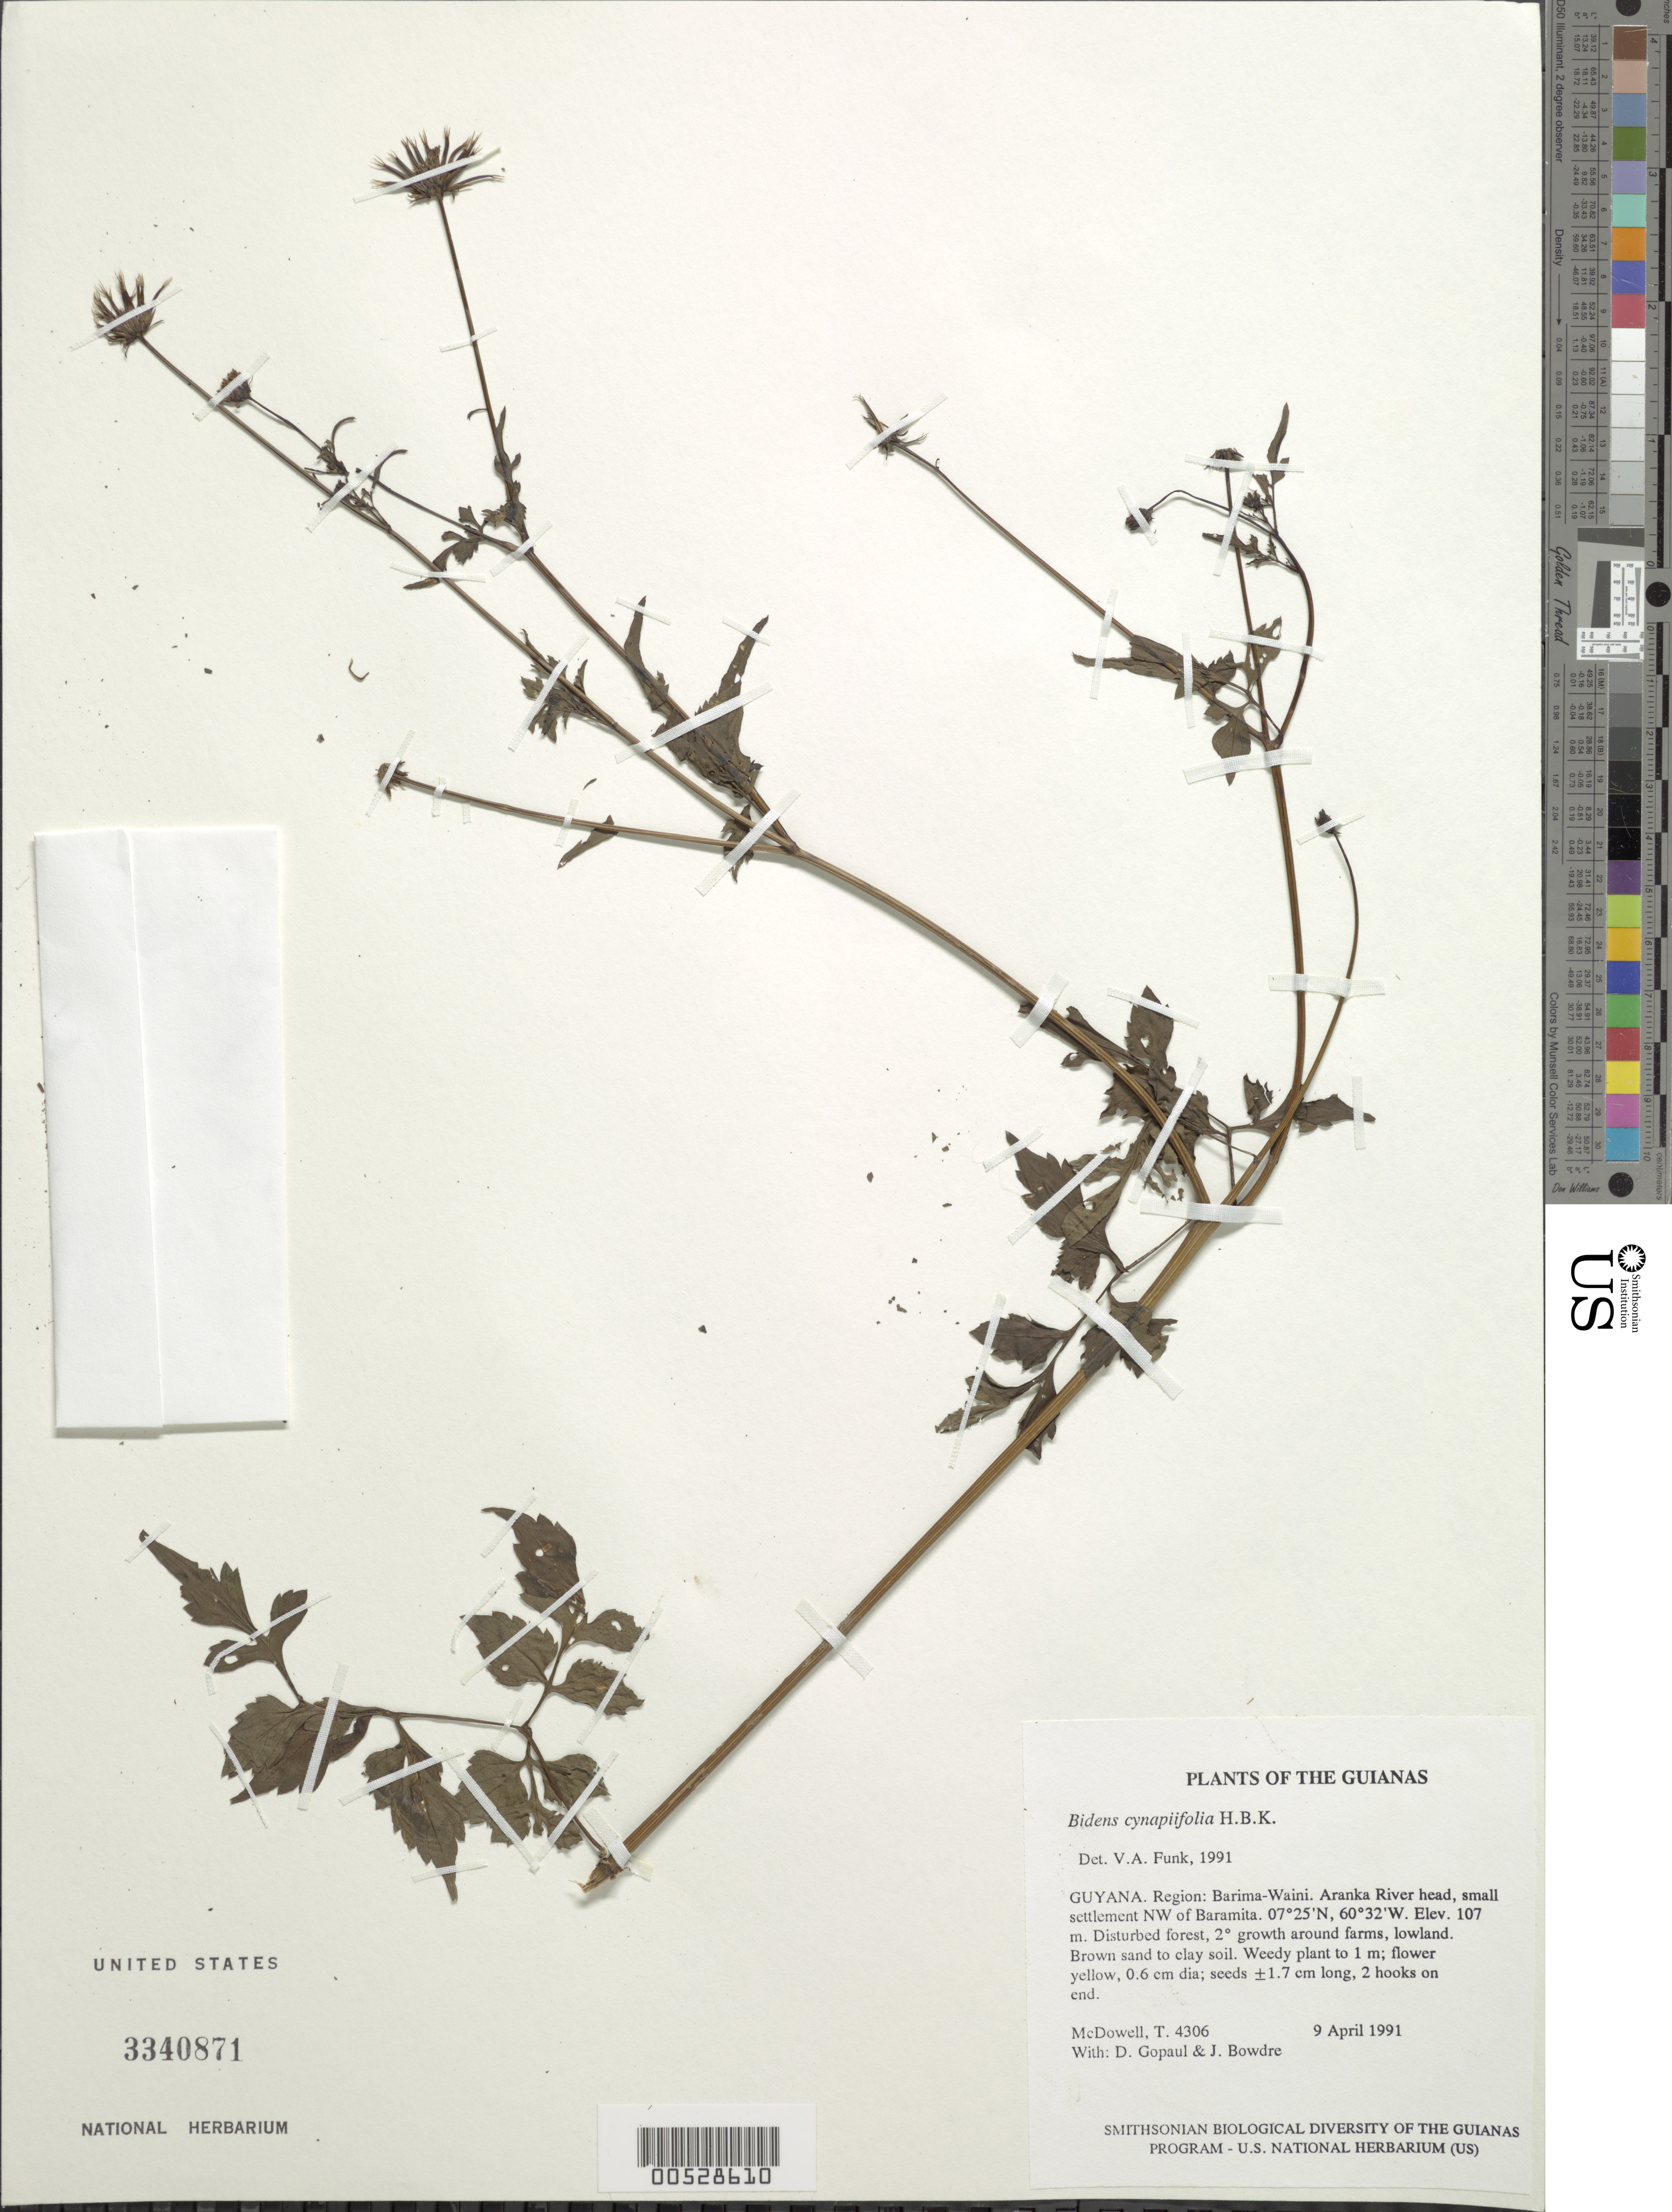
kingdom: Plantae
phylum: Tracheophyta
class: Magnoliopsida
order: Asterales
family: Asteraceae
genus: Bidens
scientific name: Bidens cynapiifolia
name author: Kunth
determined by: Funk, Vicki A., (BOT), Smithsonian Institution - National Museum of Natural History (UNITED STATES)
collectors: T. McDowell, D. Gopaul & J. Bowdre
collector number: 4306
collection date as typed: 9 April 1991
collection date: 1991-04-09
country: Guyana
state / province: Barima-Waini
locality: Aranka River head, small settlement NW of Baramita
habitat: Disturbed forest, secondary growth around farms, lowland. Brown sand to clay soil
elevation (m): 107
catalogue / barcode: US 3340871